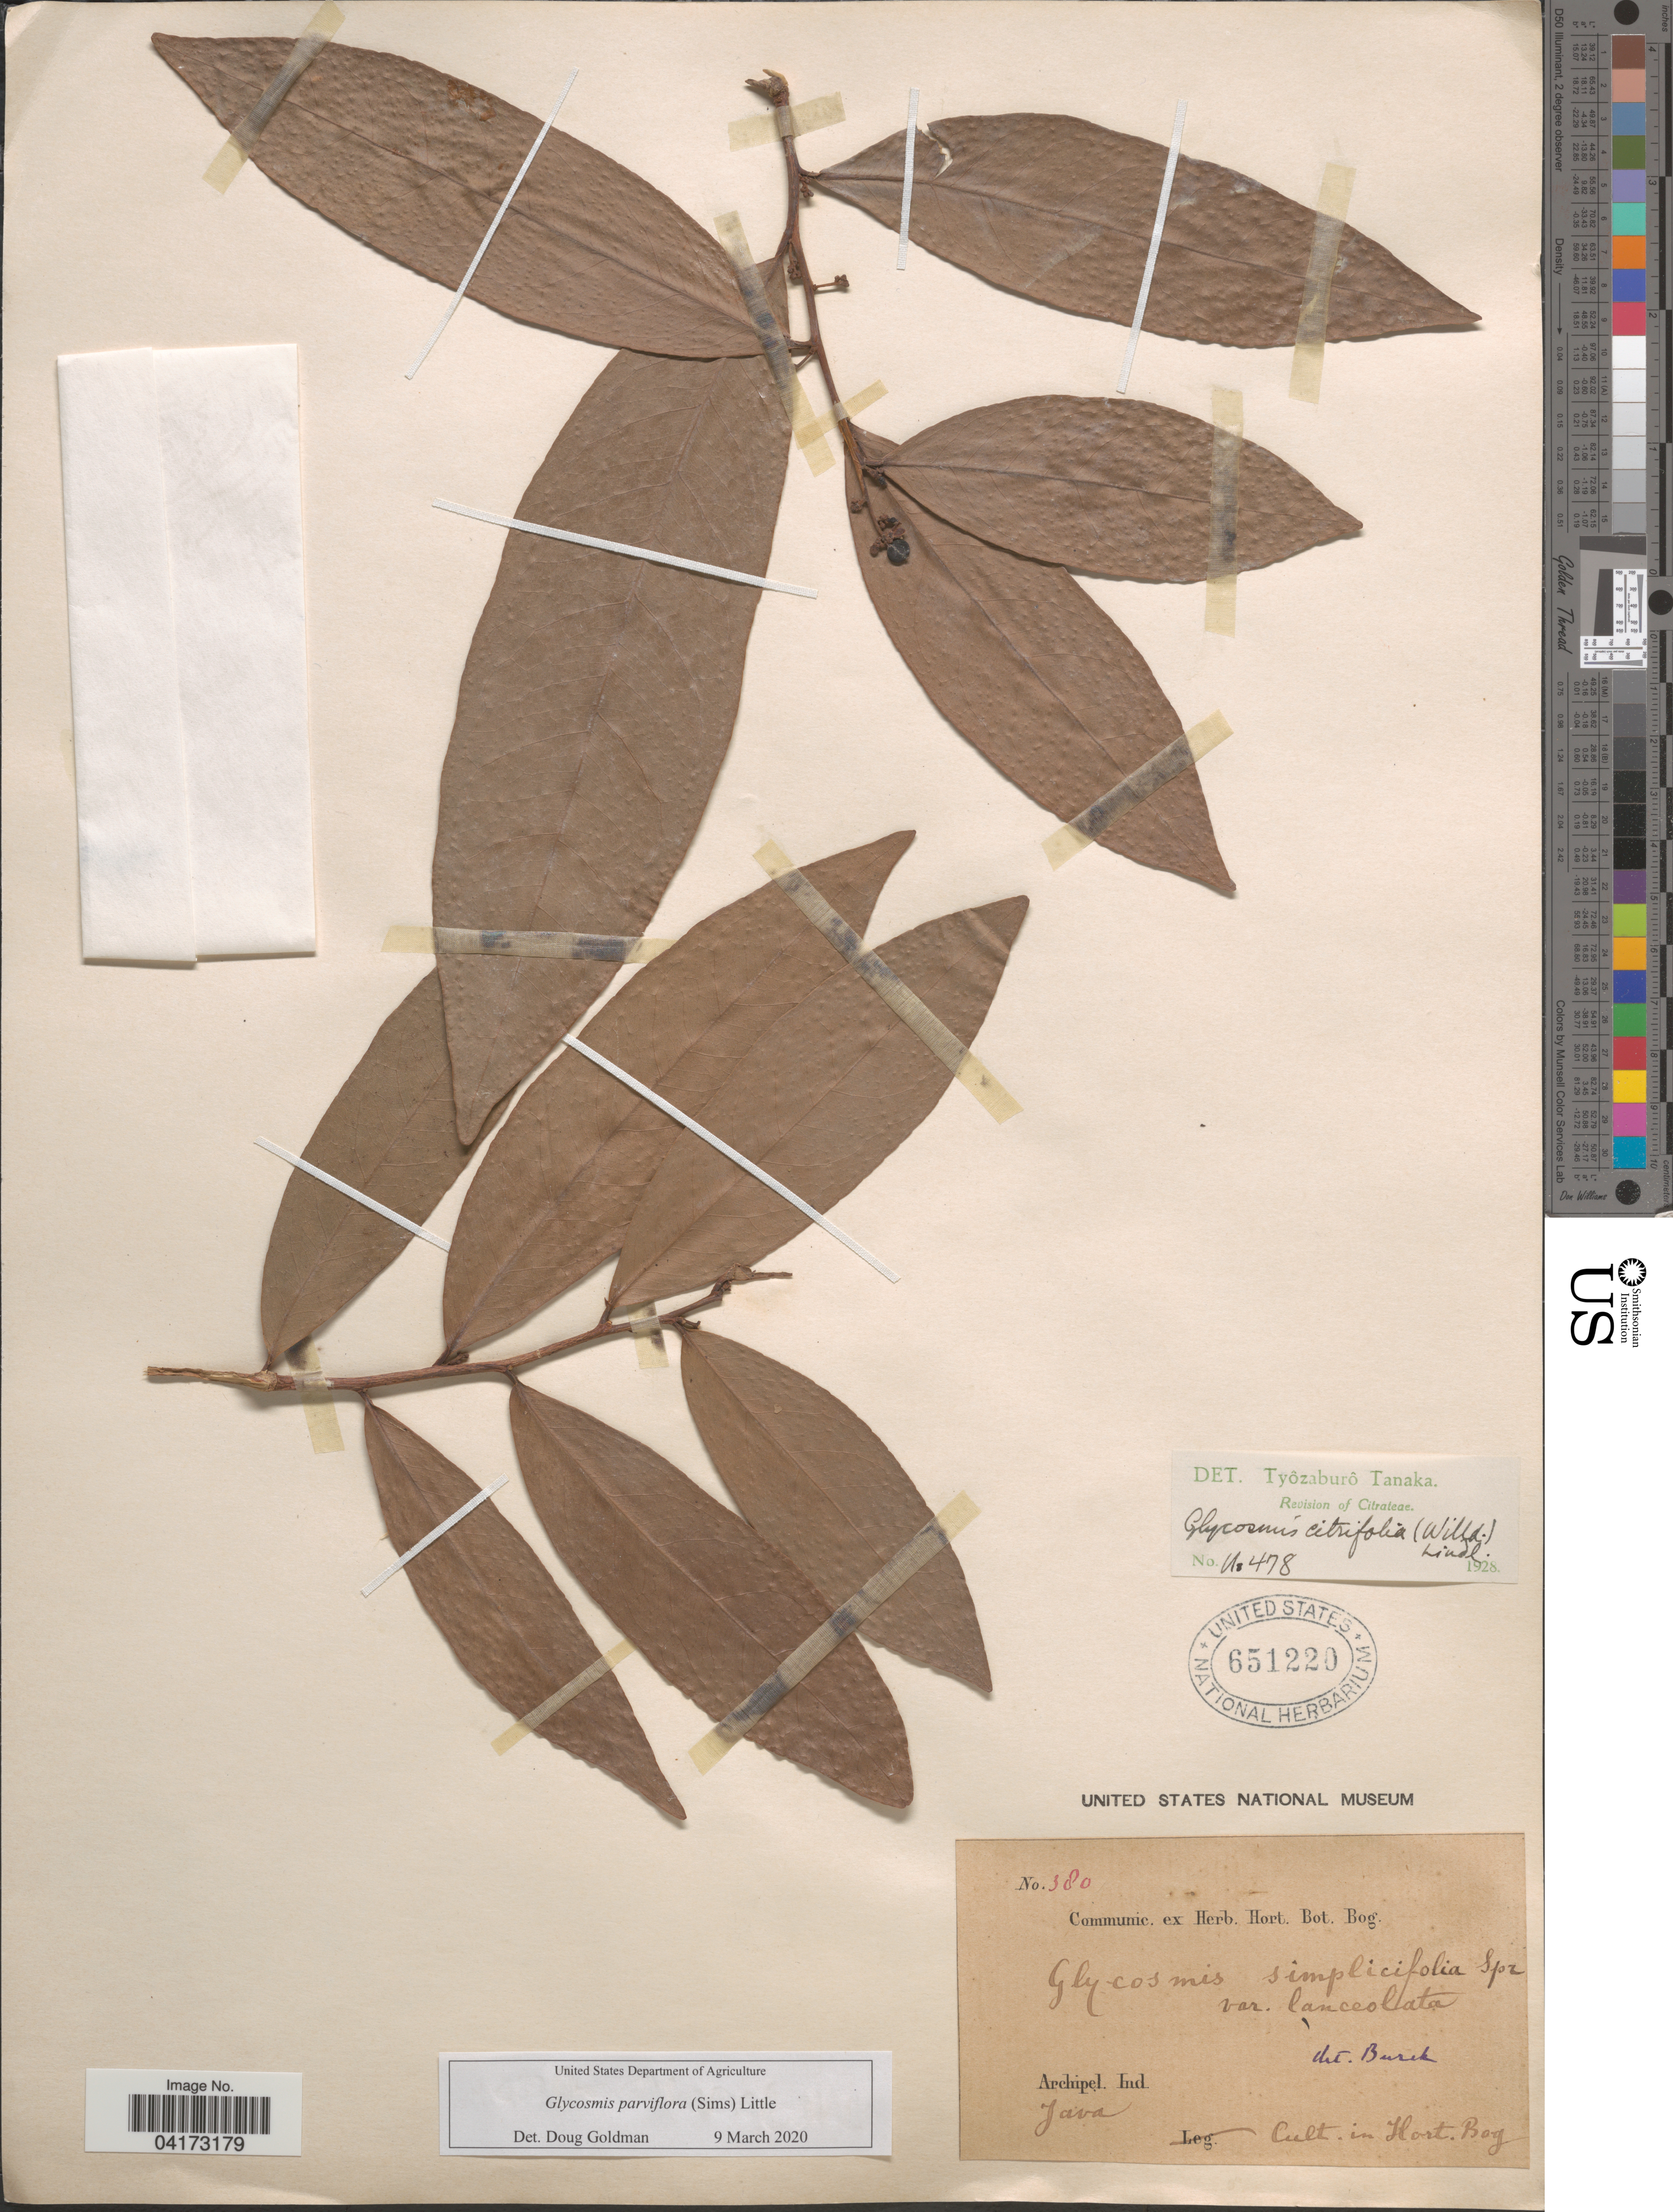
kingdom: Plantae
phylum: Tracheophyta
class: Magnoliopsida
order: Sapindales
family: Rutaceae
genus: Glycosmis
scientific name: Glycosmis parviflora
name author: (Sims) Little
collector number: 380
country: Indonesia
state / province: Java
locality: Archipel. Ind. Cult. in Hort. Bog.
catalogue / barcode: US 651220